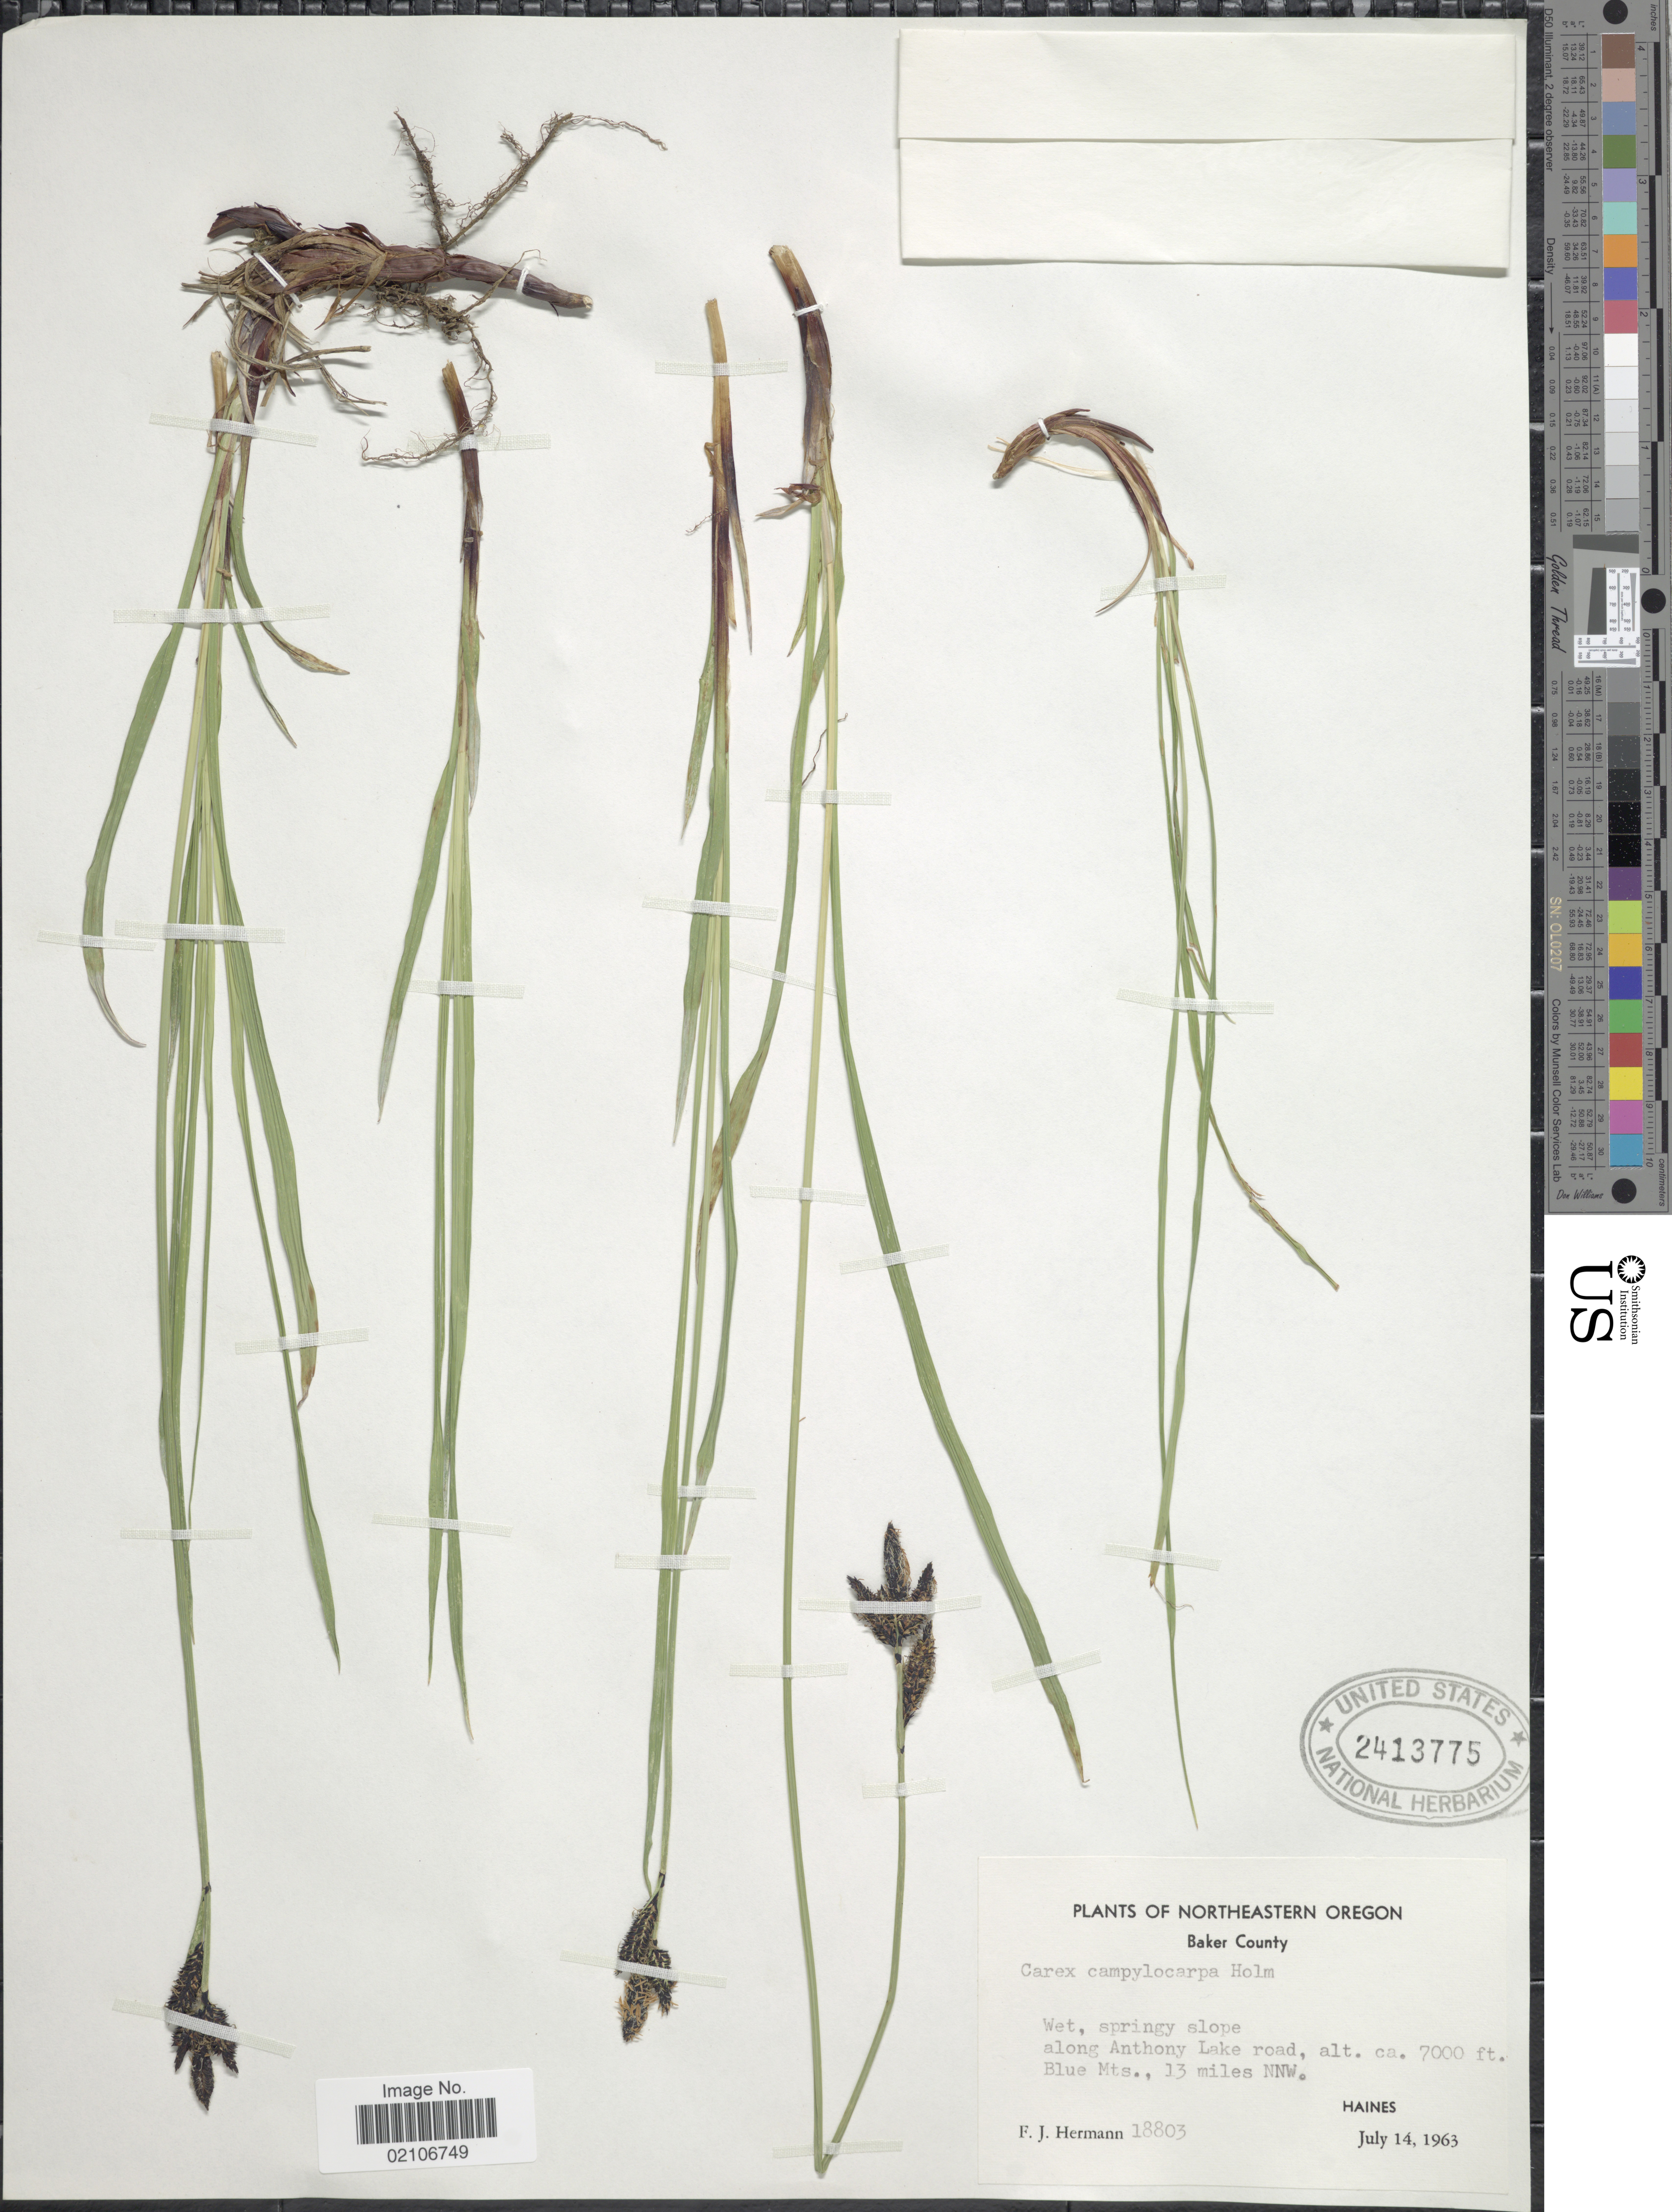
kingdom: Plantae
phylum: Tracheophyta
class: Liliopsida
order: Poales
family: Cyperaceae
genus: Carex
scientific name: Carex scopulorum var. bracteosa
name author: (L.H. Bailey) F.J. Herm.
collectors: F. J. Hermann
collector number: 18803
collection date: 1963-07-14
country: United States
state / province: Oregon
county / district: Baker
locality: Northeastern Oregon, Baker County, Wet, springly slope along Anthony Lake road, Blue Mts., 13 miles NNW. Haines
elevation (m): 2134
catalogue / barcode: US 2413775